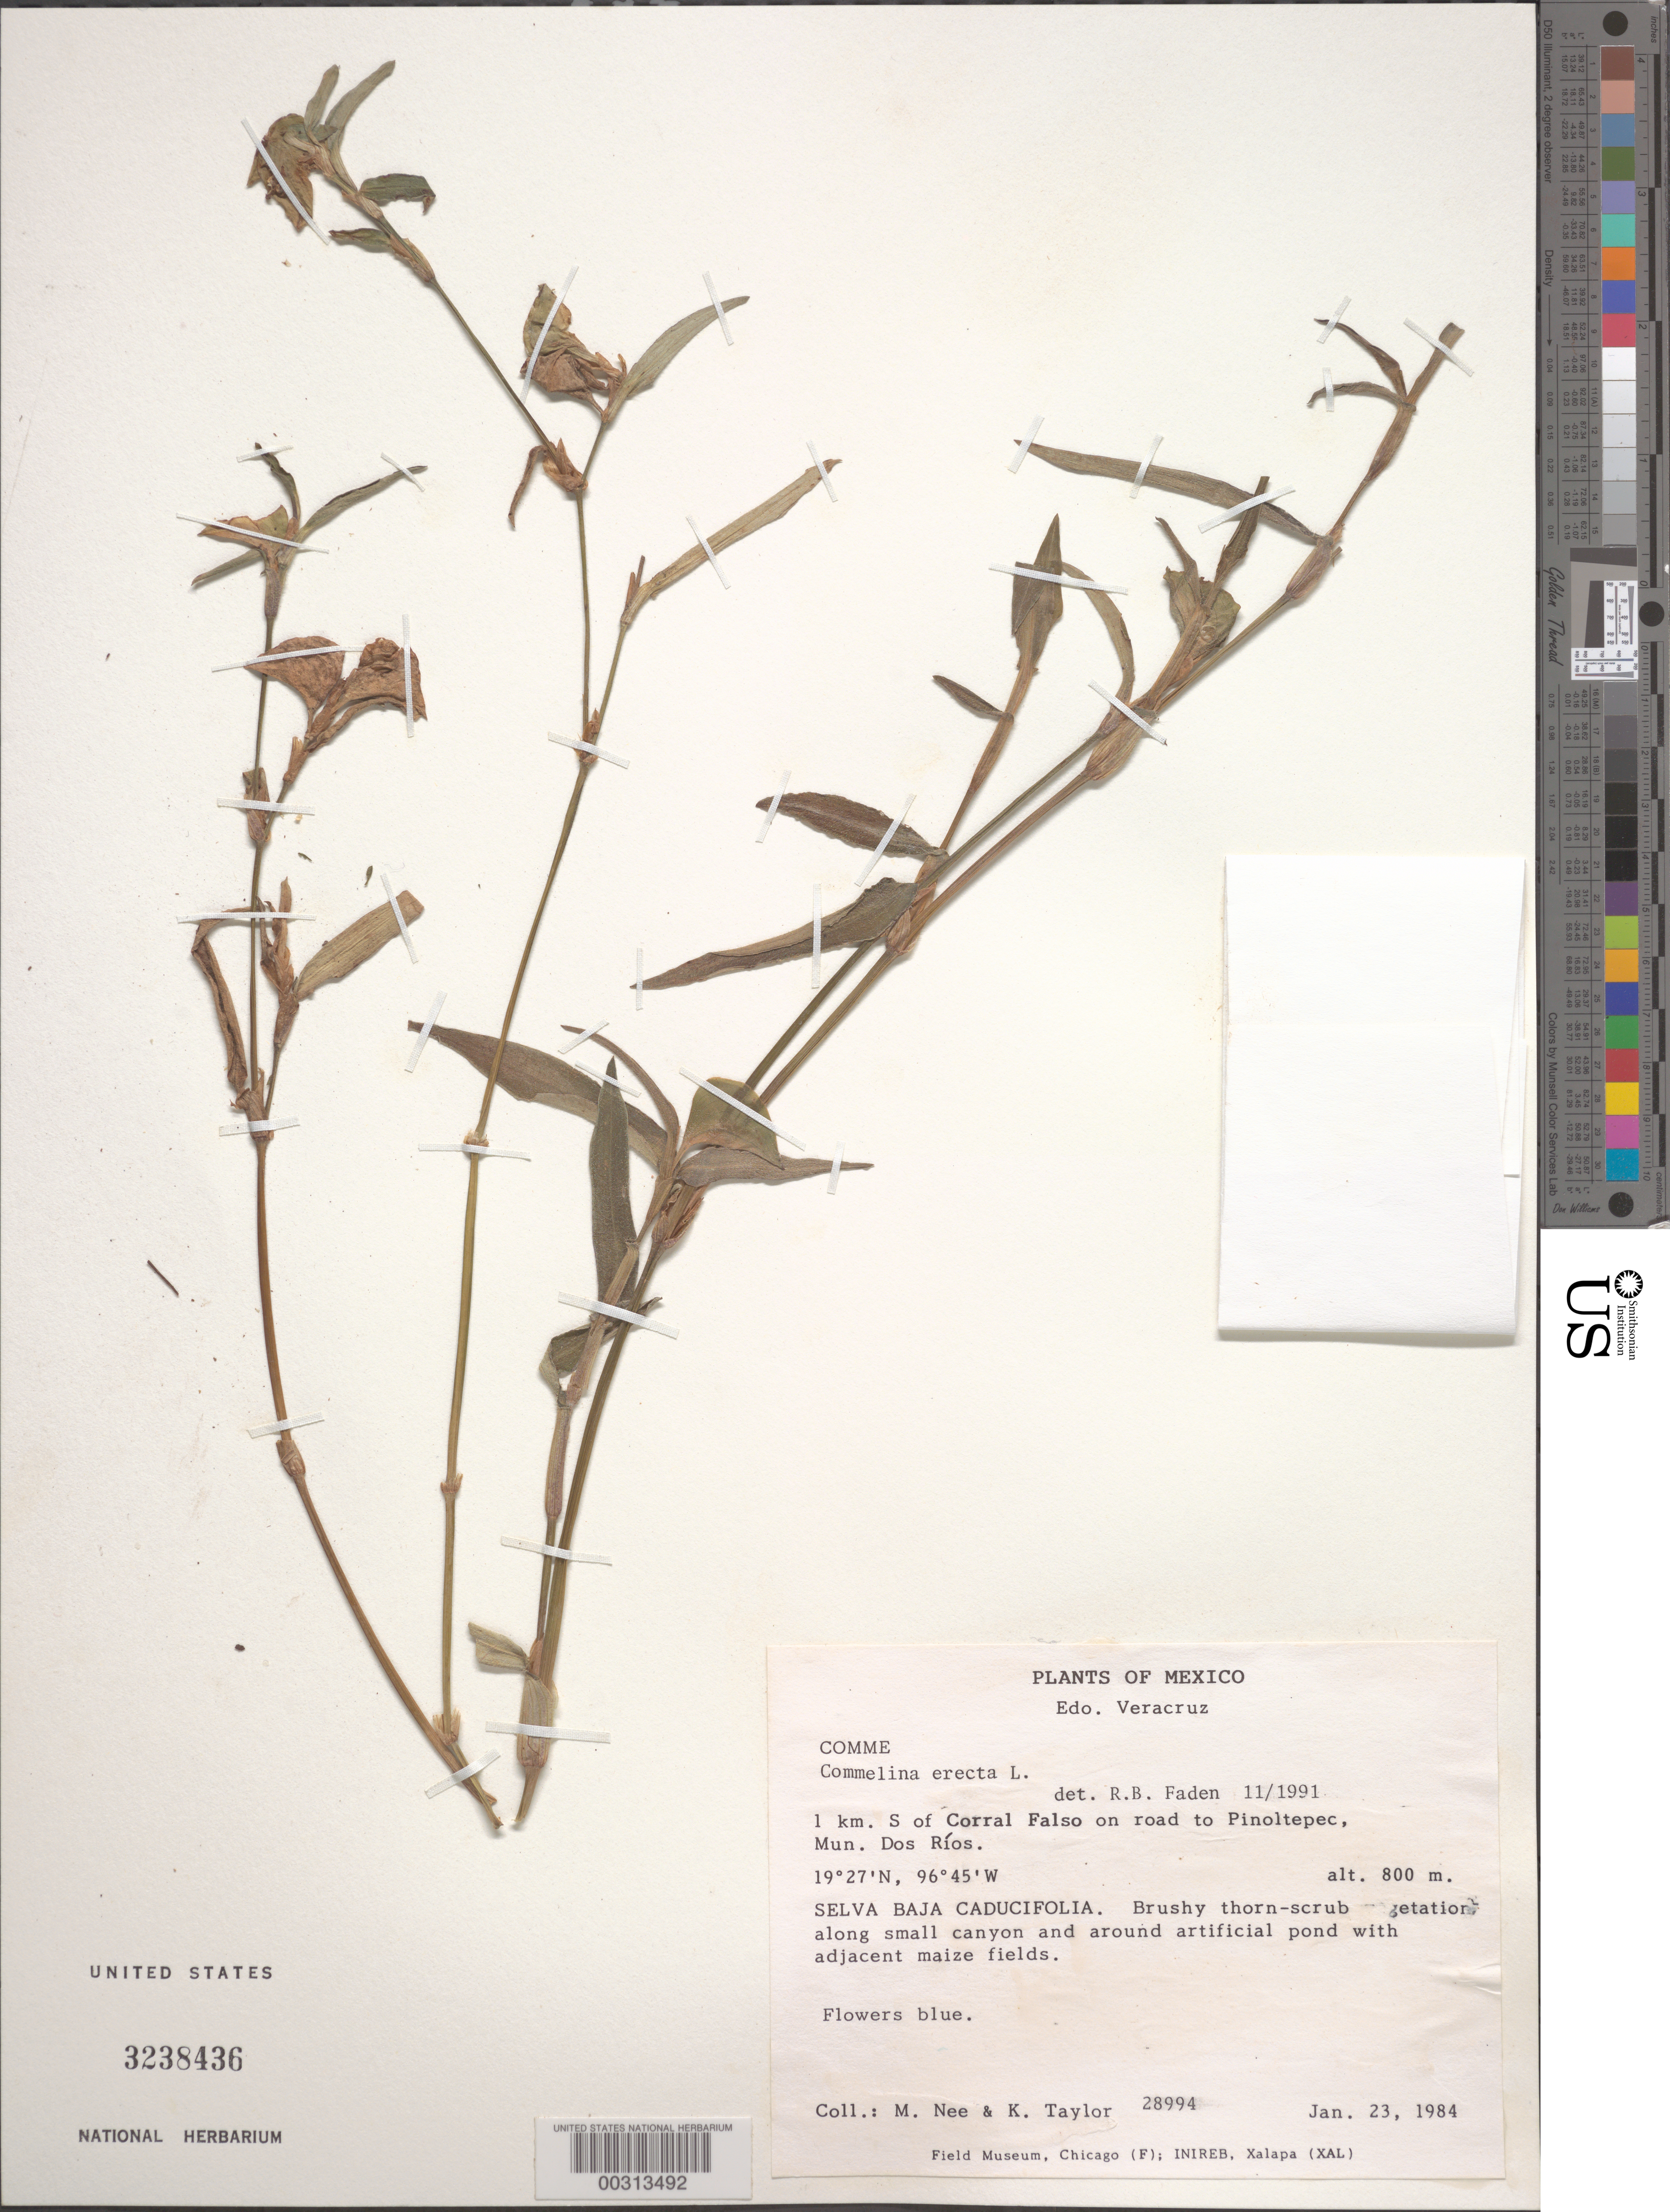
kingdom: Plantae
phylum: Tracheophyta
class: Liliopsida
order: Commelinales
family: Commelinaceae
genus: Tripogandra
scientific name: Tripogandra serrulata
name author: (Vahl) Handlos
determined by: Faden, Robert B., (US), Smithsonian Institution - National Museum of Natural History (UNITED STATES)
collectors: M. Nee & K. Taylor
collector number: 28994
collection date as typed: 23 Jan 1984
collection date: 1984-01-23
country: Mexico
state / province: Veracruz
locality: Selva baja caducifolia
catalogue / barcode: US 3238436